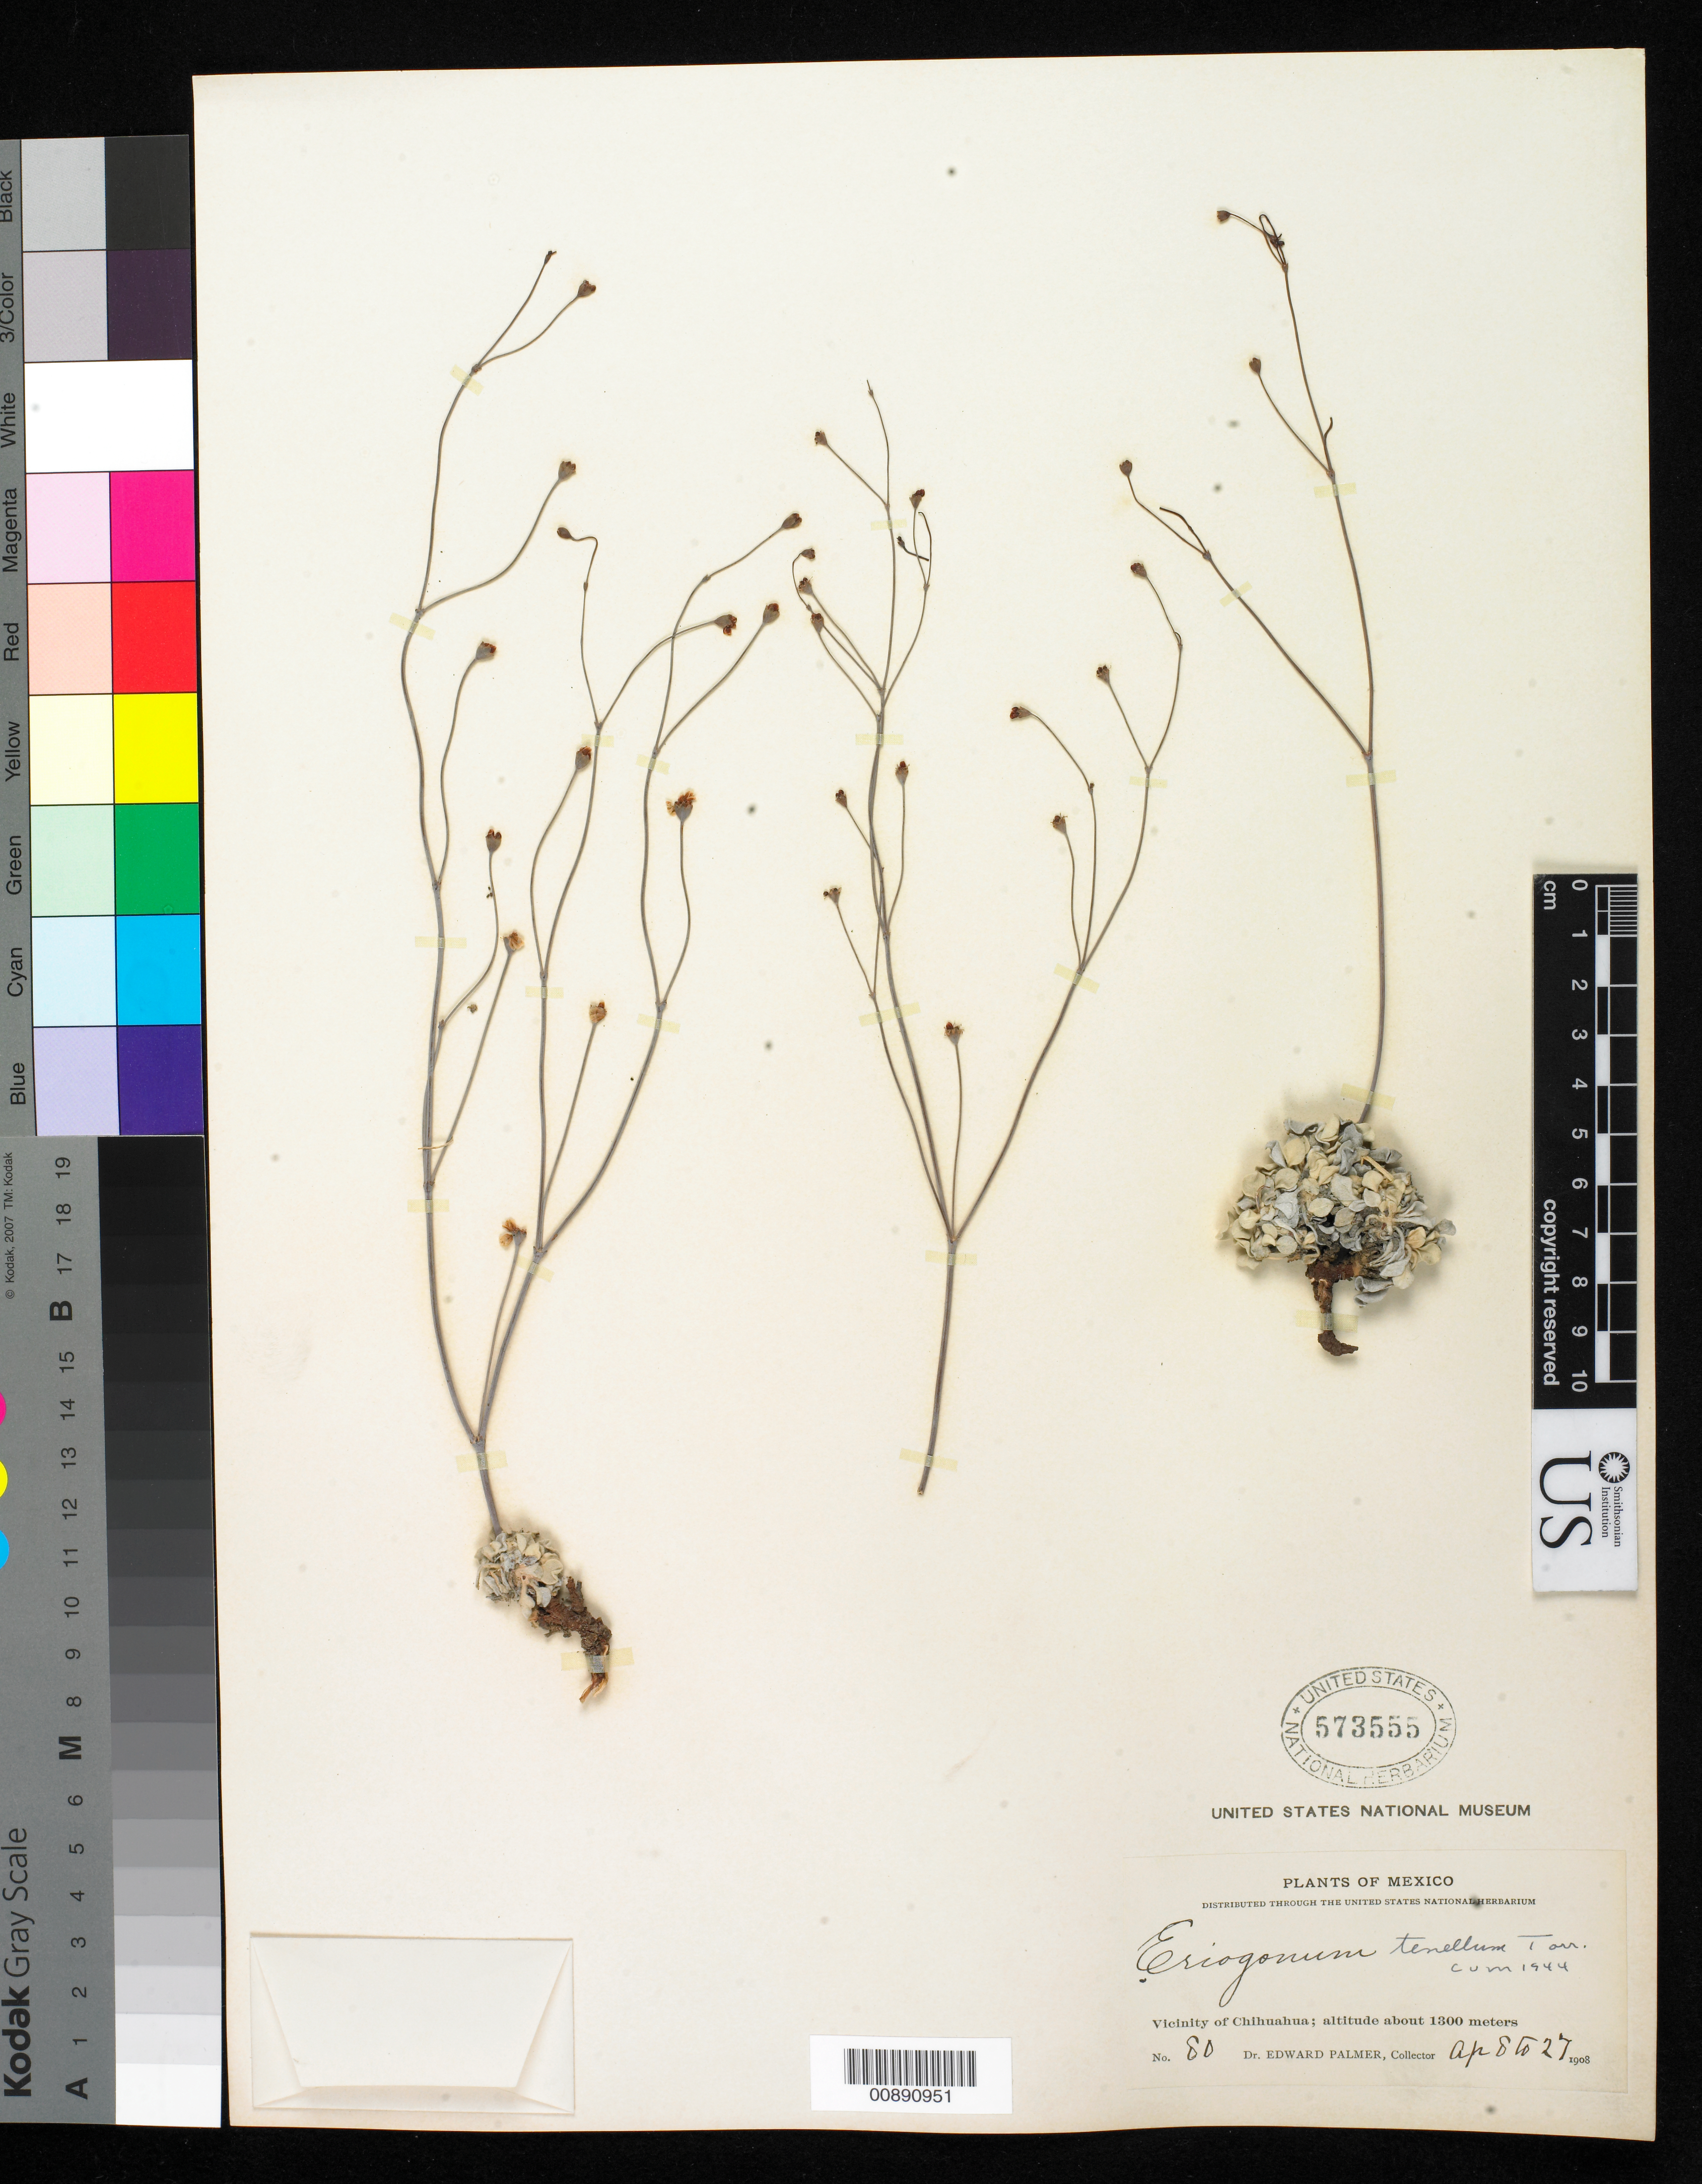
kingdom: Plantae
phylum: Tracheophyta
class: Magnoliopsida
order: Caryophyllales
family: Polygonaceae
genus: Eriogonum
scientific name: Eriogonum tenellum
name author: Torr.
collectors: E. Palmer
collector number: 80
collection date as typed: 08 Apr 1908 to 27 Apr 1908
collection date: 1908-04-08/1908-04-27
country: Mexico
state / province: Chihuahua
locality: Vicinity of Chihuahua.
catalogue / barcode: US 573555